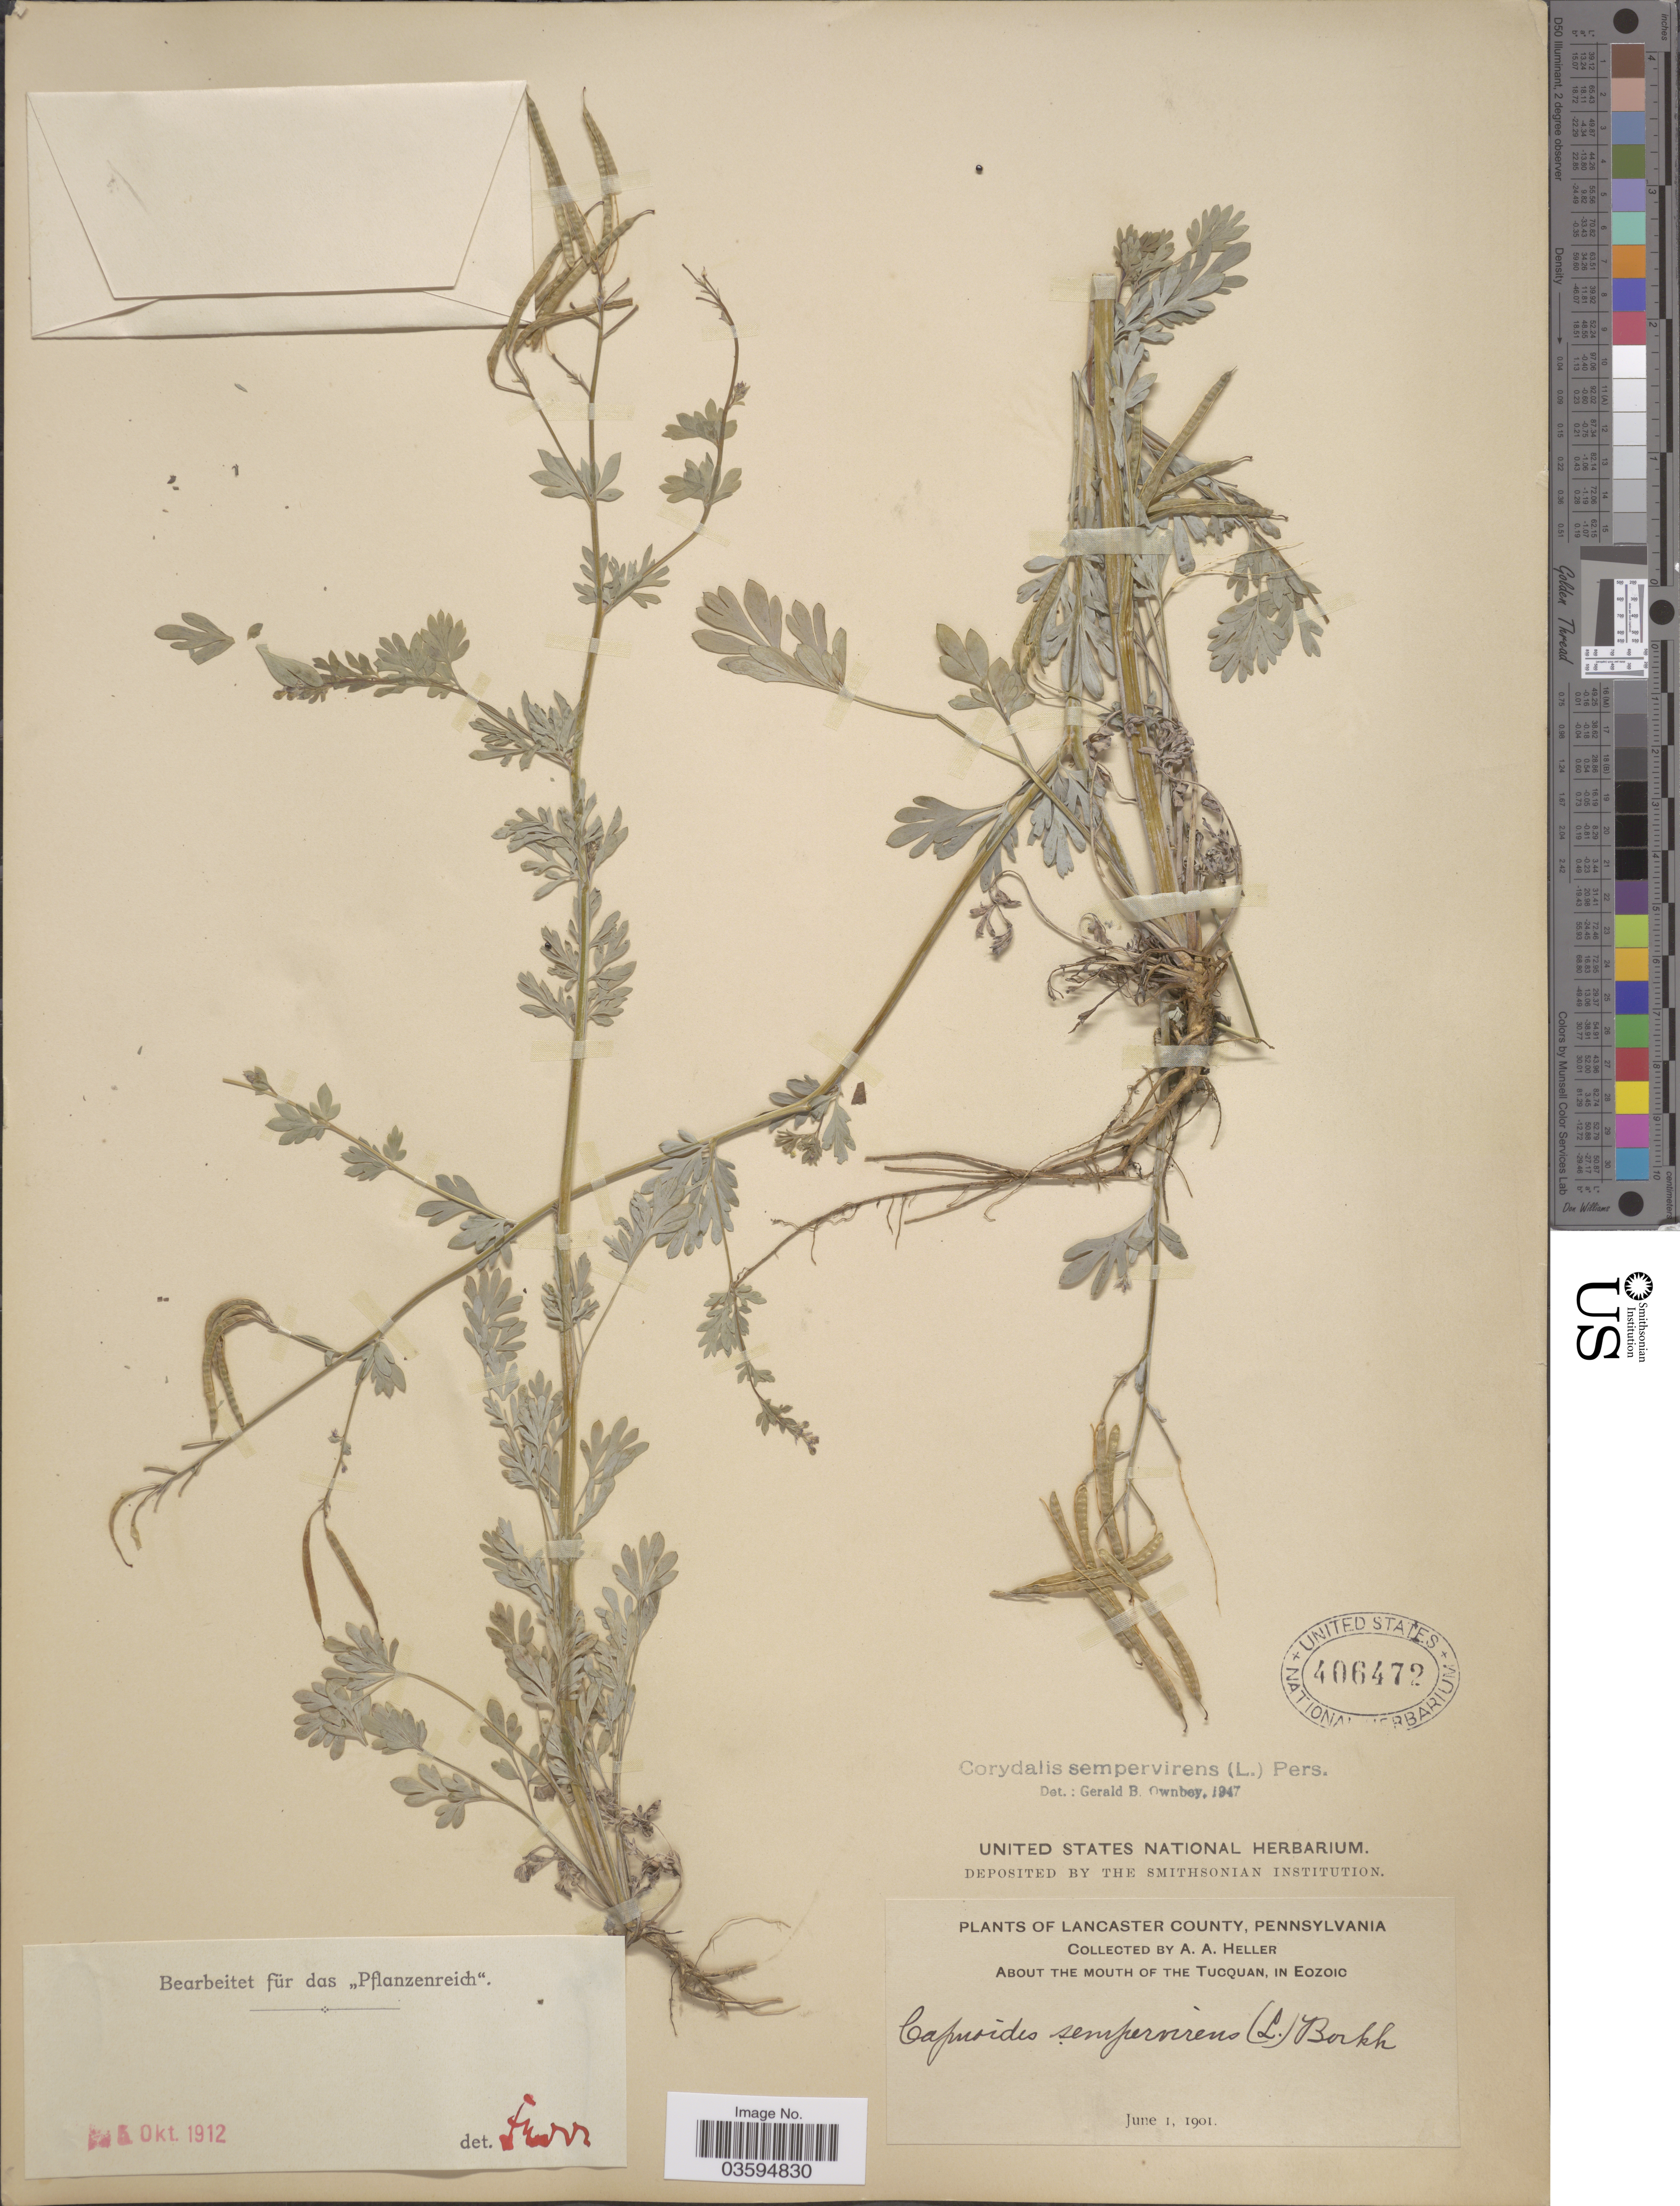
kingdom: Plantae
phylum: Tracheophyta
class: Magnoliopsida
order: Ranunculales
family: Papaveraceae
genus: Capnoides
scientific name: Capnoides sempervirens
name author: (L.) Borkh.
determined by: Strong, M. T., (US), Smithsonian Institution - National Museum of Natural History (UNITED STATES)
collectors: A. A. Heller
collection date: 1901-06-01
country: United States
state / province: Pennsylvania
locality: Lancaster County. About the mouth of the Tucquan, in Eozoic.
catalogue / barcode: US 406472